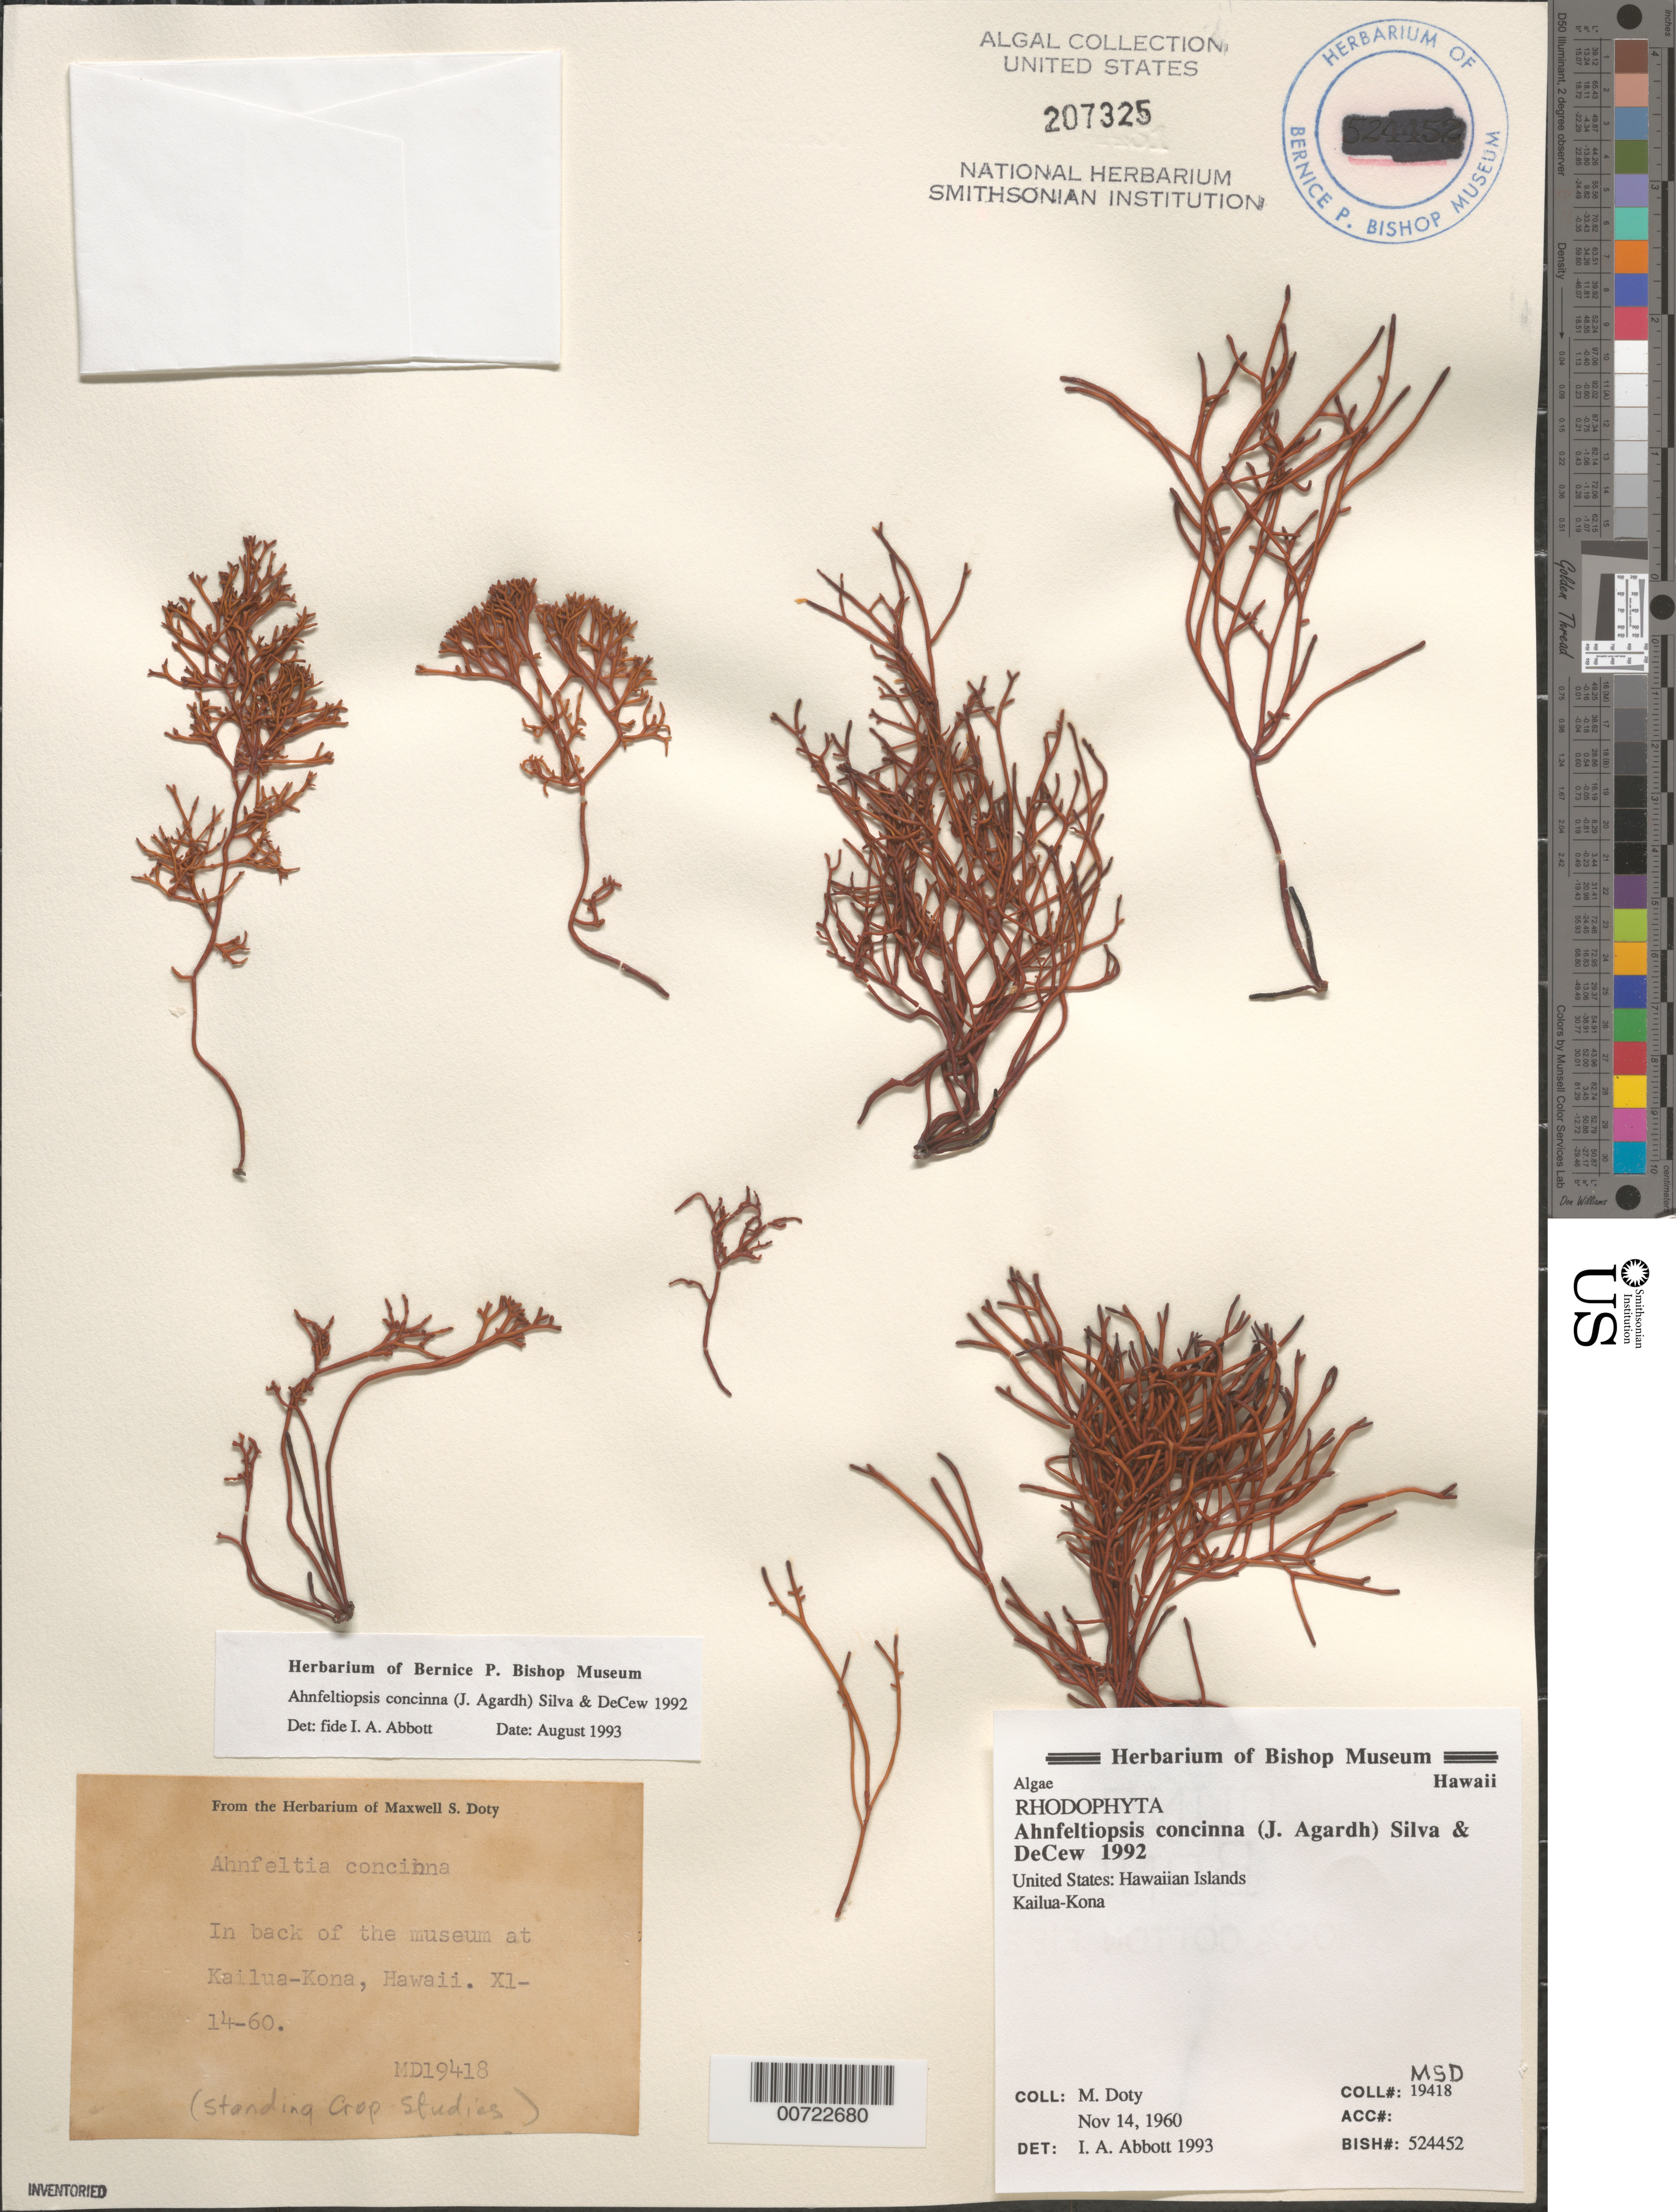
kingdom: Plantae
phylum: Rhodophyta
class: Florideophyceae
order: Gigartinales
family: Phyllophoraceae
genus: Gymnogongrus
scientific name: Gymnogongrus durvillei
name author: (Bory) M.S.Calderon & S.M. Boo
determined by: Algae name updating Project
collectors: M. S. Doty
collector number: MSD 19418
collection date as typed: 14 Nov 1960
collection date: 1960-11-14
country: United States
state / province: Hawaii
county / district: Hawaii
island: Hawaii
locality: Kailua-Kona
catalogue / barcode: US 207325